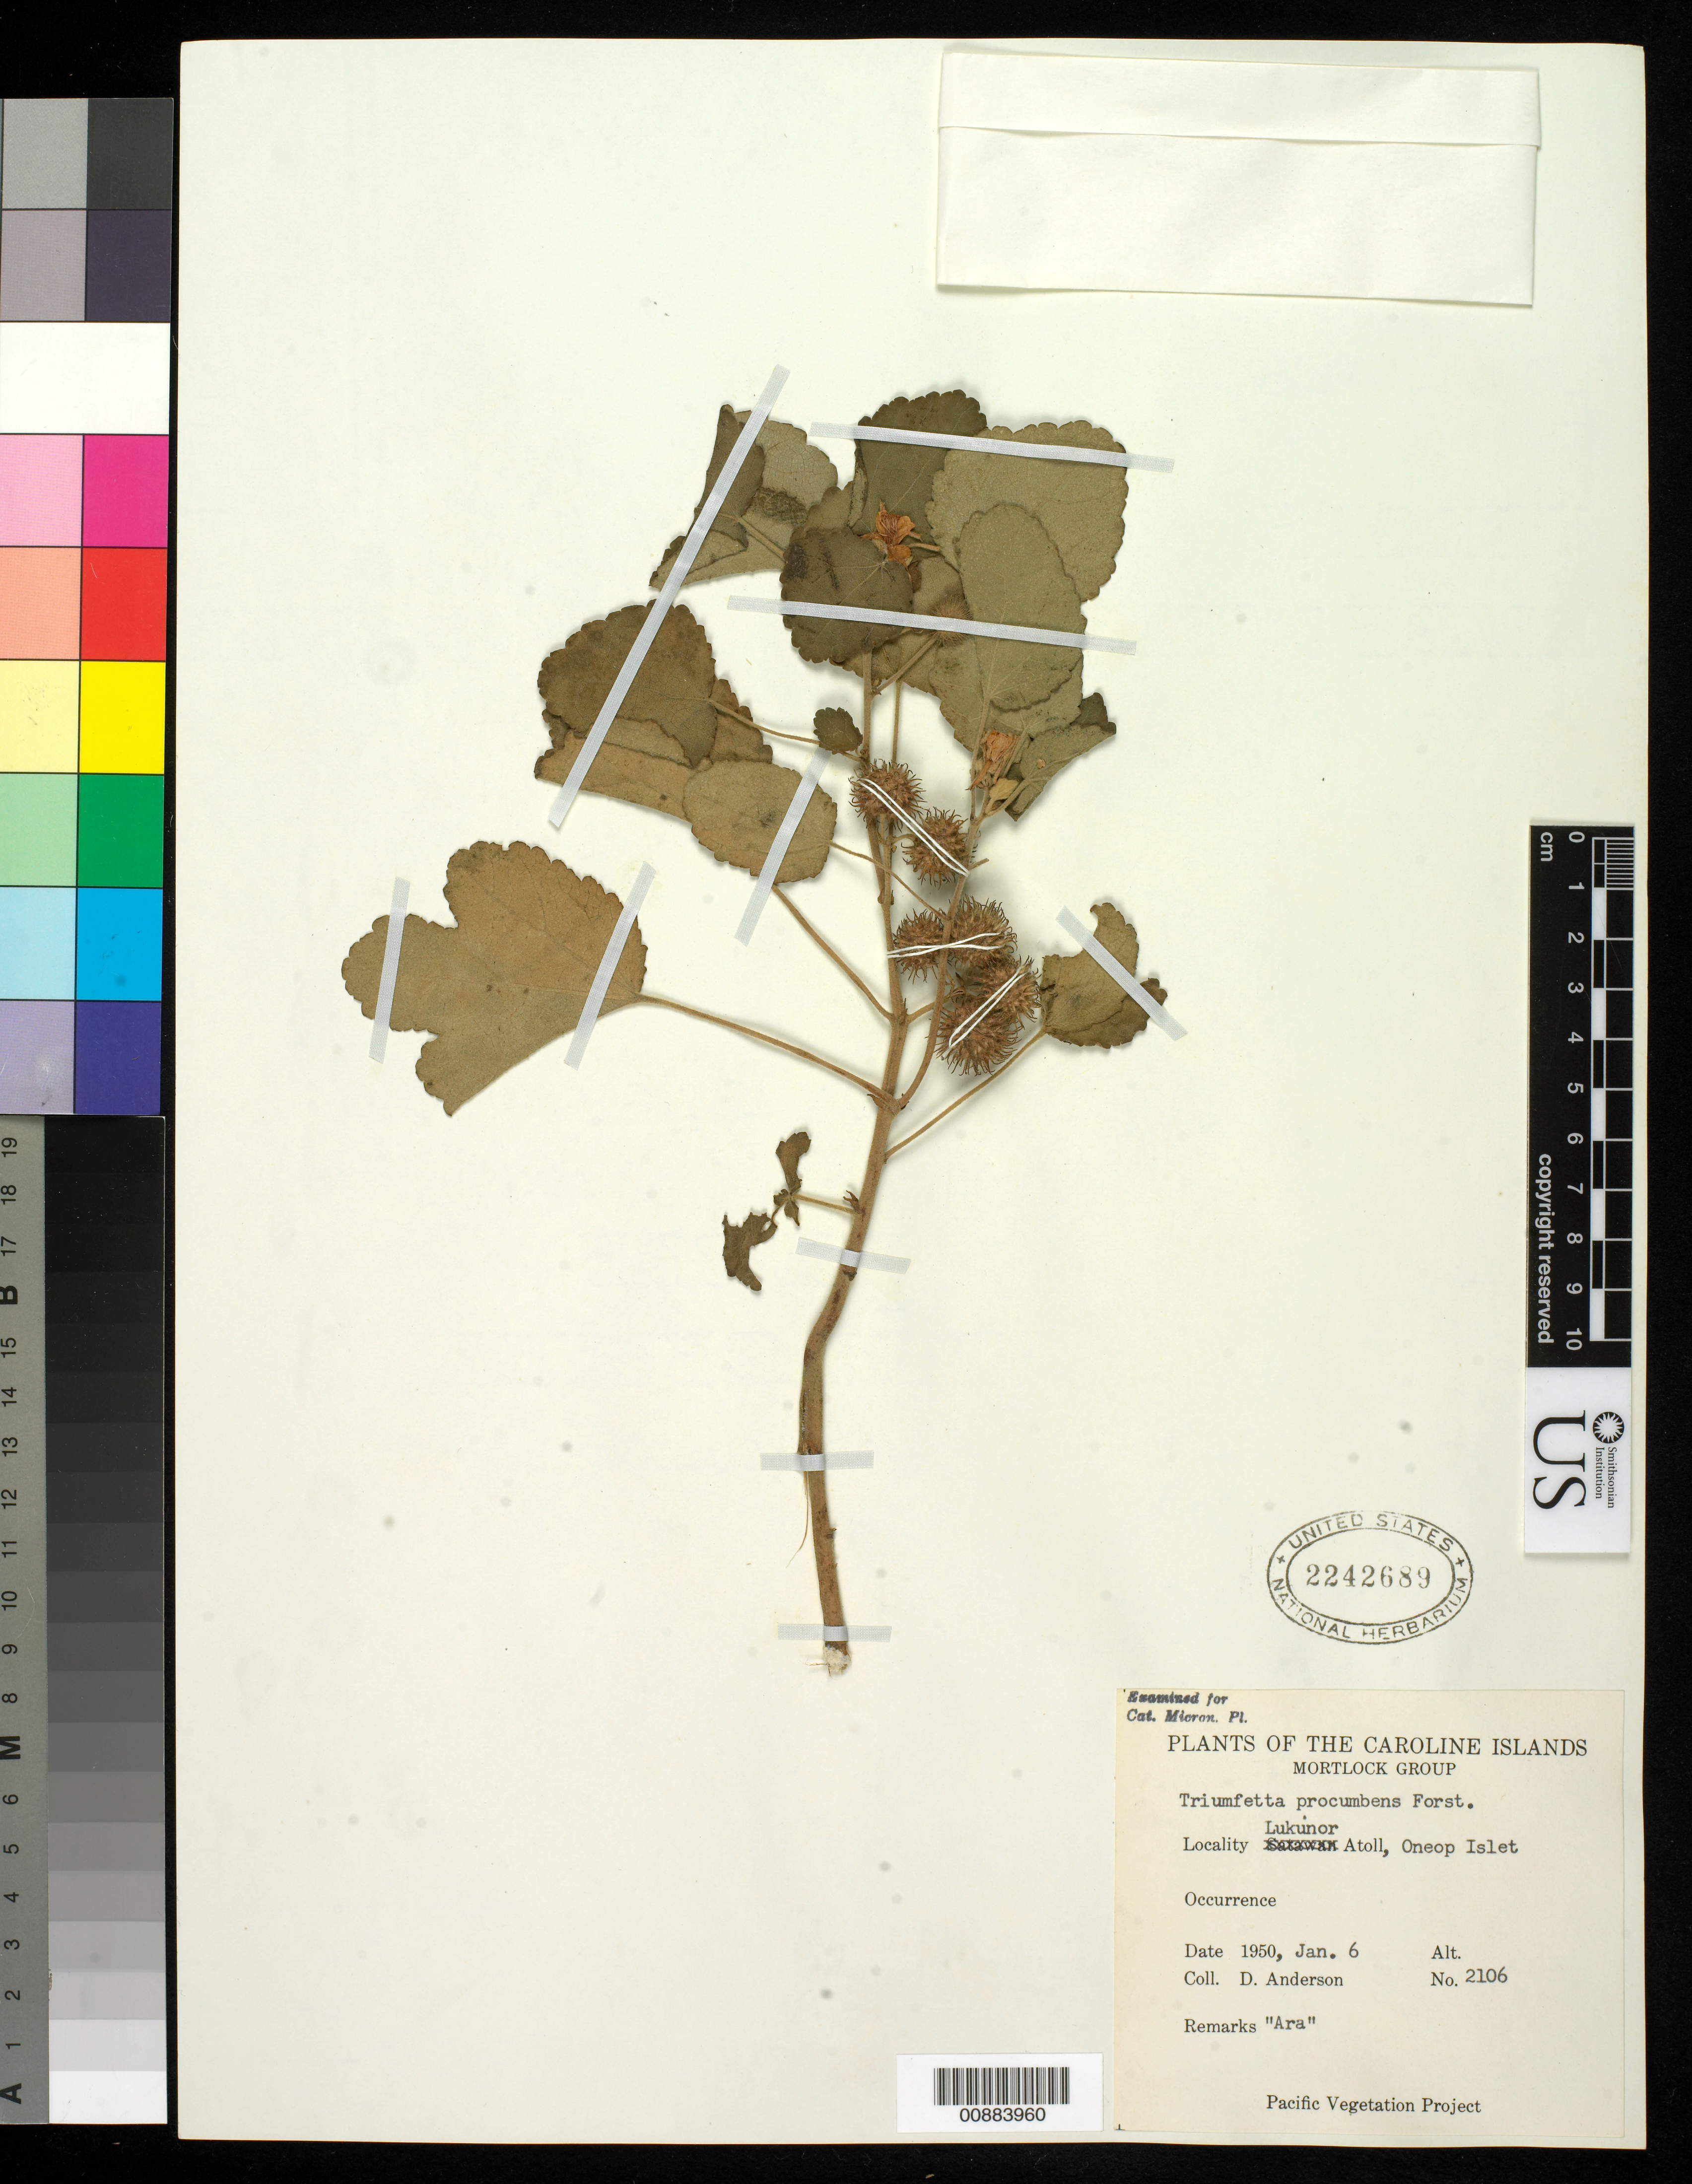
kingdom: Plantae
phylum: Tracheophyta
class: Magnoliopsida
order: Malvales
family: Malvaceae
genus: Triumfetta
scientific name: Triumfetta procumbens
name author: G. Forst.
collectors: D. Anderson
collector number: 2106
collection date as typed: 06 Jan 1950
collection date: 1950-01-06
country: Micronesia, Federated States of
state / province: Truk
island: Lukunor Atoll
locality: Oneop Islet, Lukunor Atoll.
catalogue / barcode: US 2242689